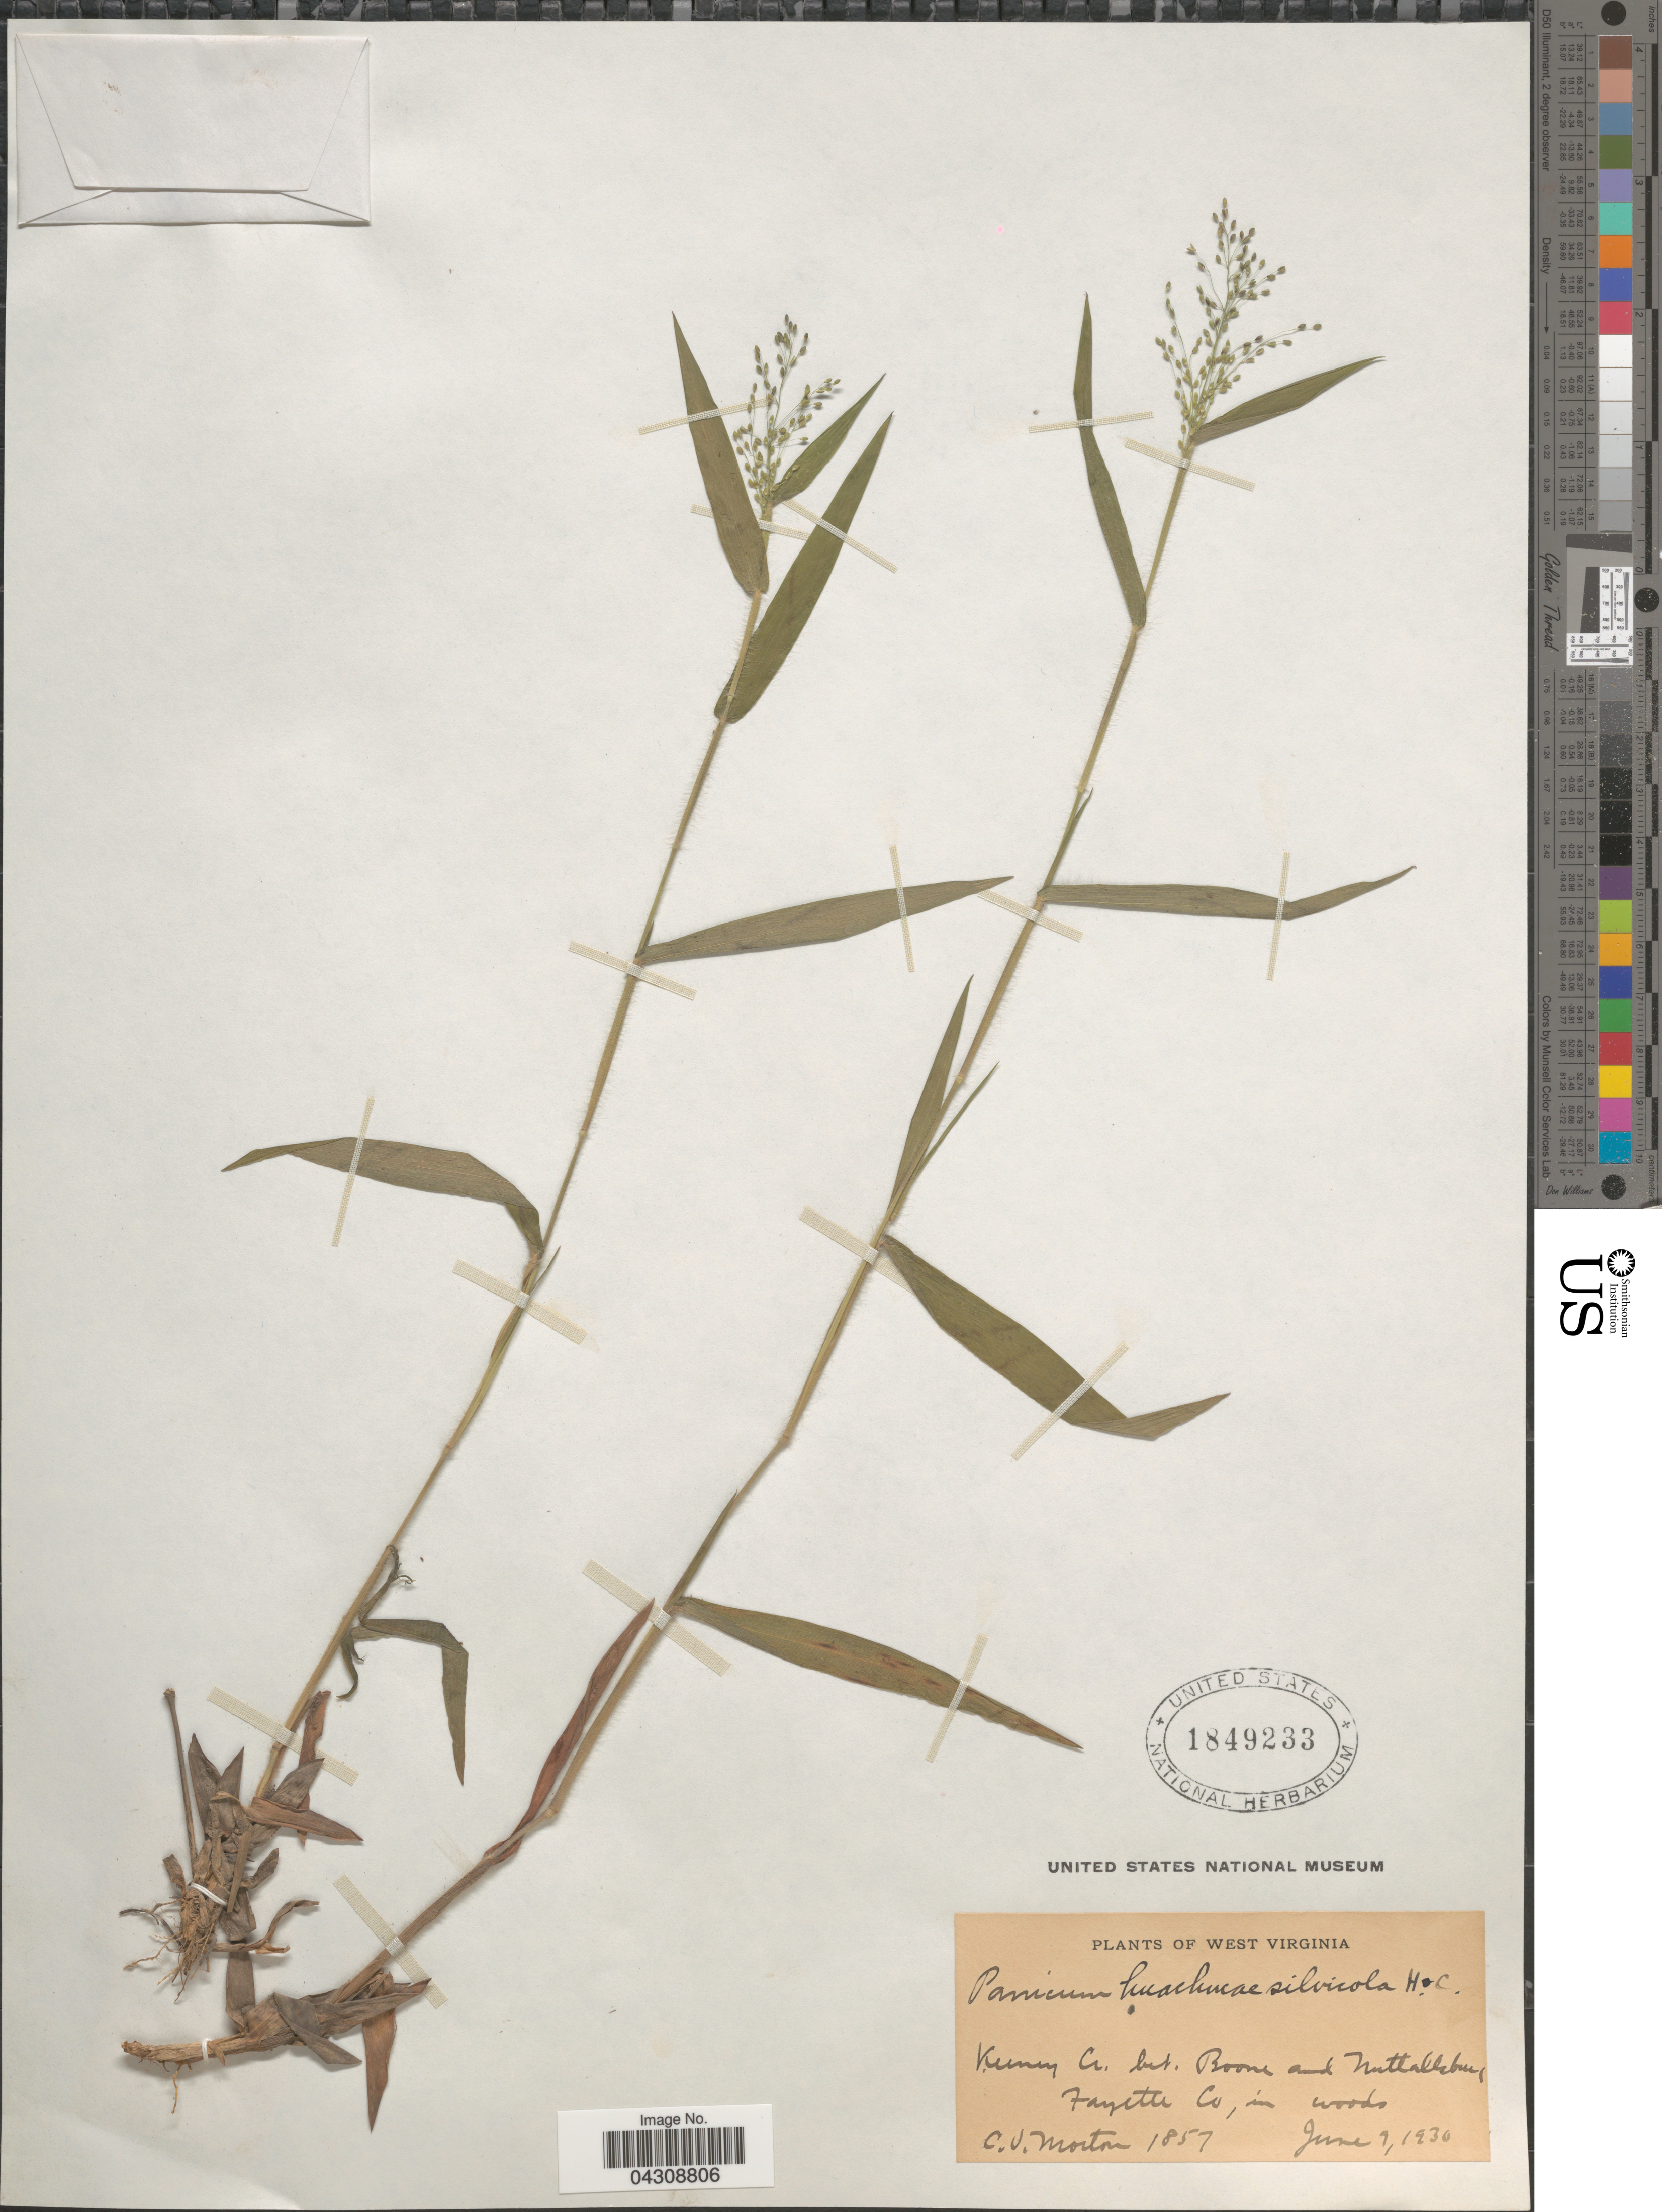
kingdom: Plantae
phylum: Tracheophyta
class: Liliopsida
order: Poales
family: Poaceae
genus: Dichanthelium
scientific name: Dichanthelium acuminatum var. acuminatum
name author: (Sw.) Gould & C.A. Clark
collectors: C. V. Morton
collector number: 1857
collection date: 1930-06-09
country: United States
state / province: West Virginia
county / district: Fayette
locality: Keeney Cr. bet. Boone and Nuttallburg. Fayette Co., in woods.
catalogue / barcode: US 1849233